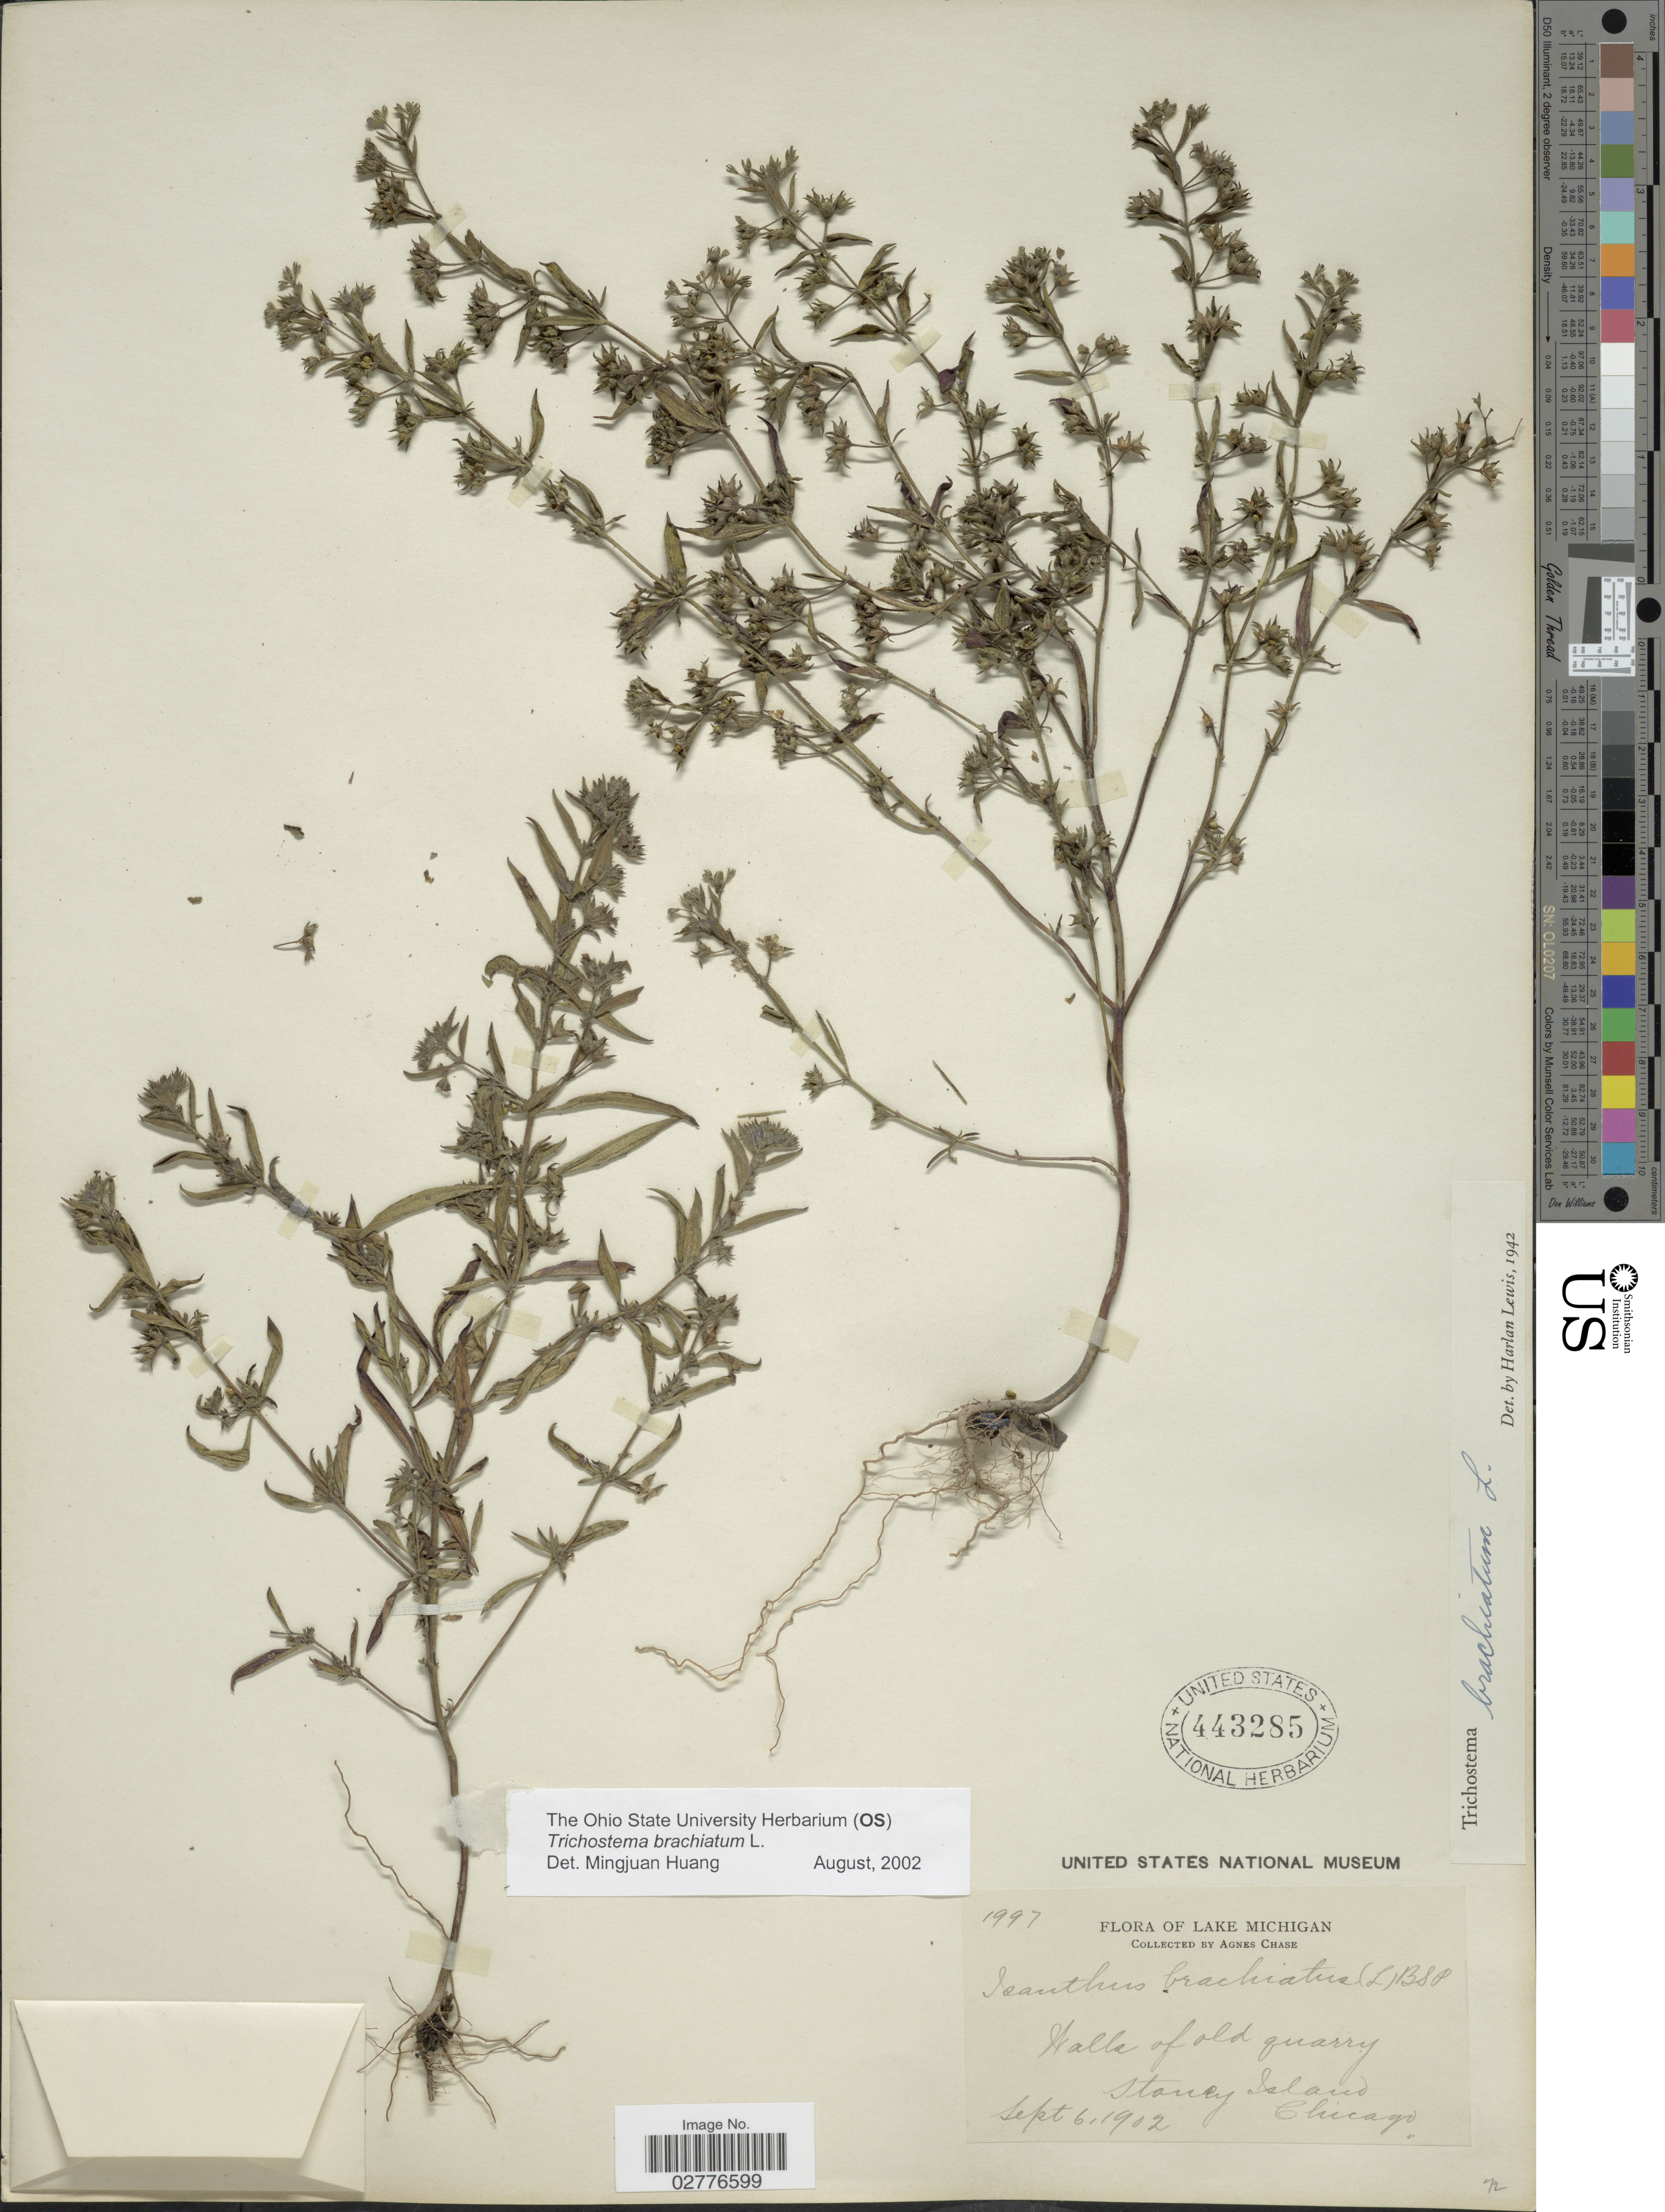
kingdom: Plantae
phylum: Tracheophyta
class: Magnoliopsida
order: Lamiales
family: Lamiaceae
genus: Trichostema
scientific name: Trichostema brachiatum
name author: L.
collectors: A. Chase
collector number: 1997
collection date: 1902-09-06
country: United States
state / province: Michigan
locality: Lake Michigan. Walls of old quarry. Stoney Island. Chicago.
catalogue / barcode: US 443285